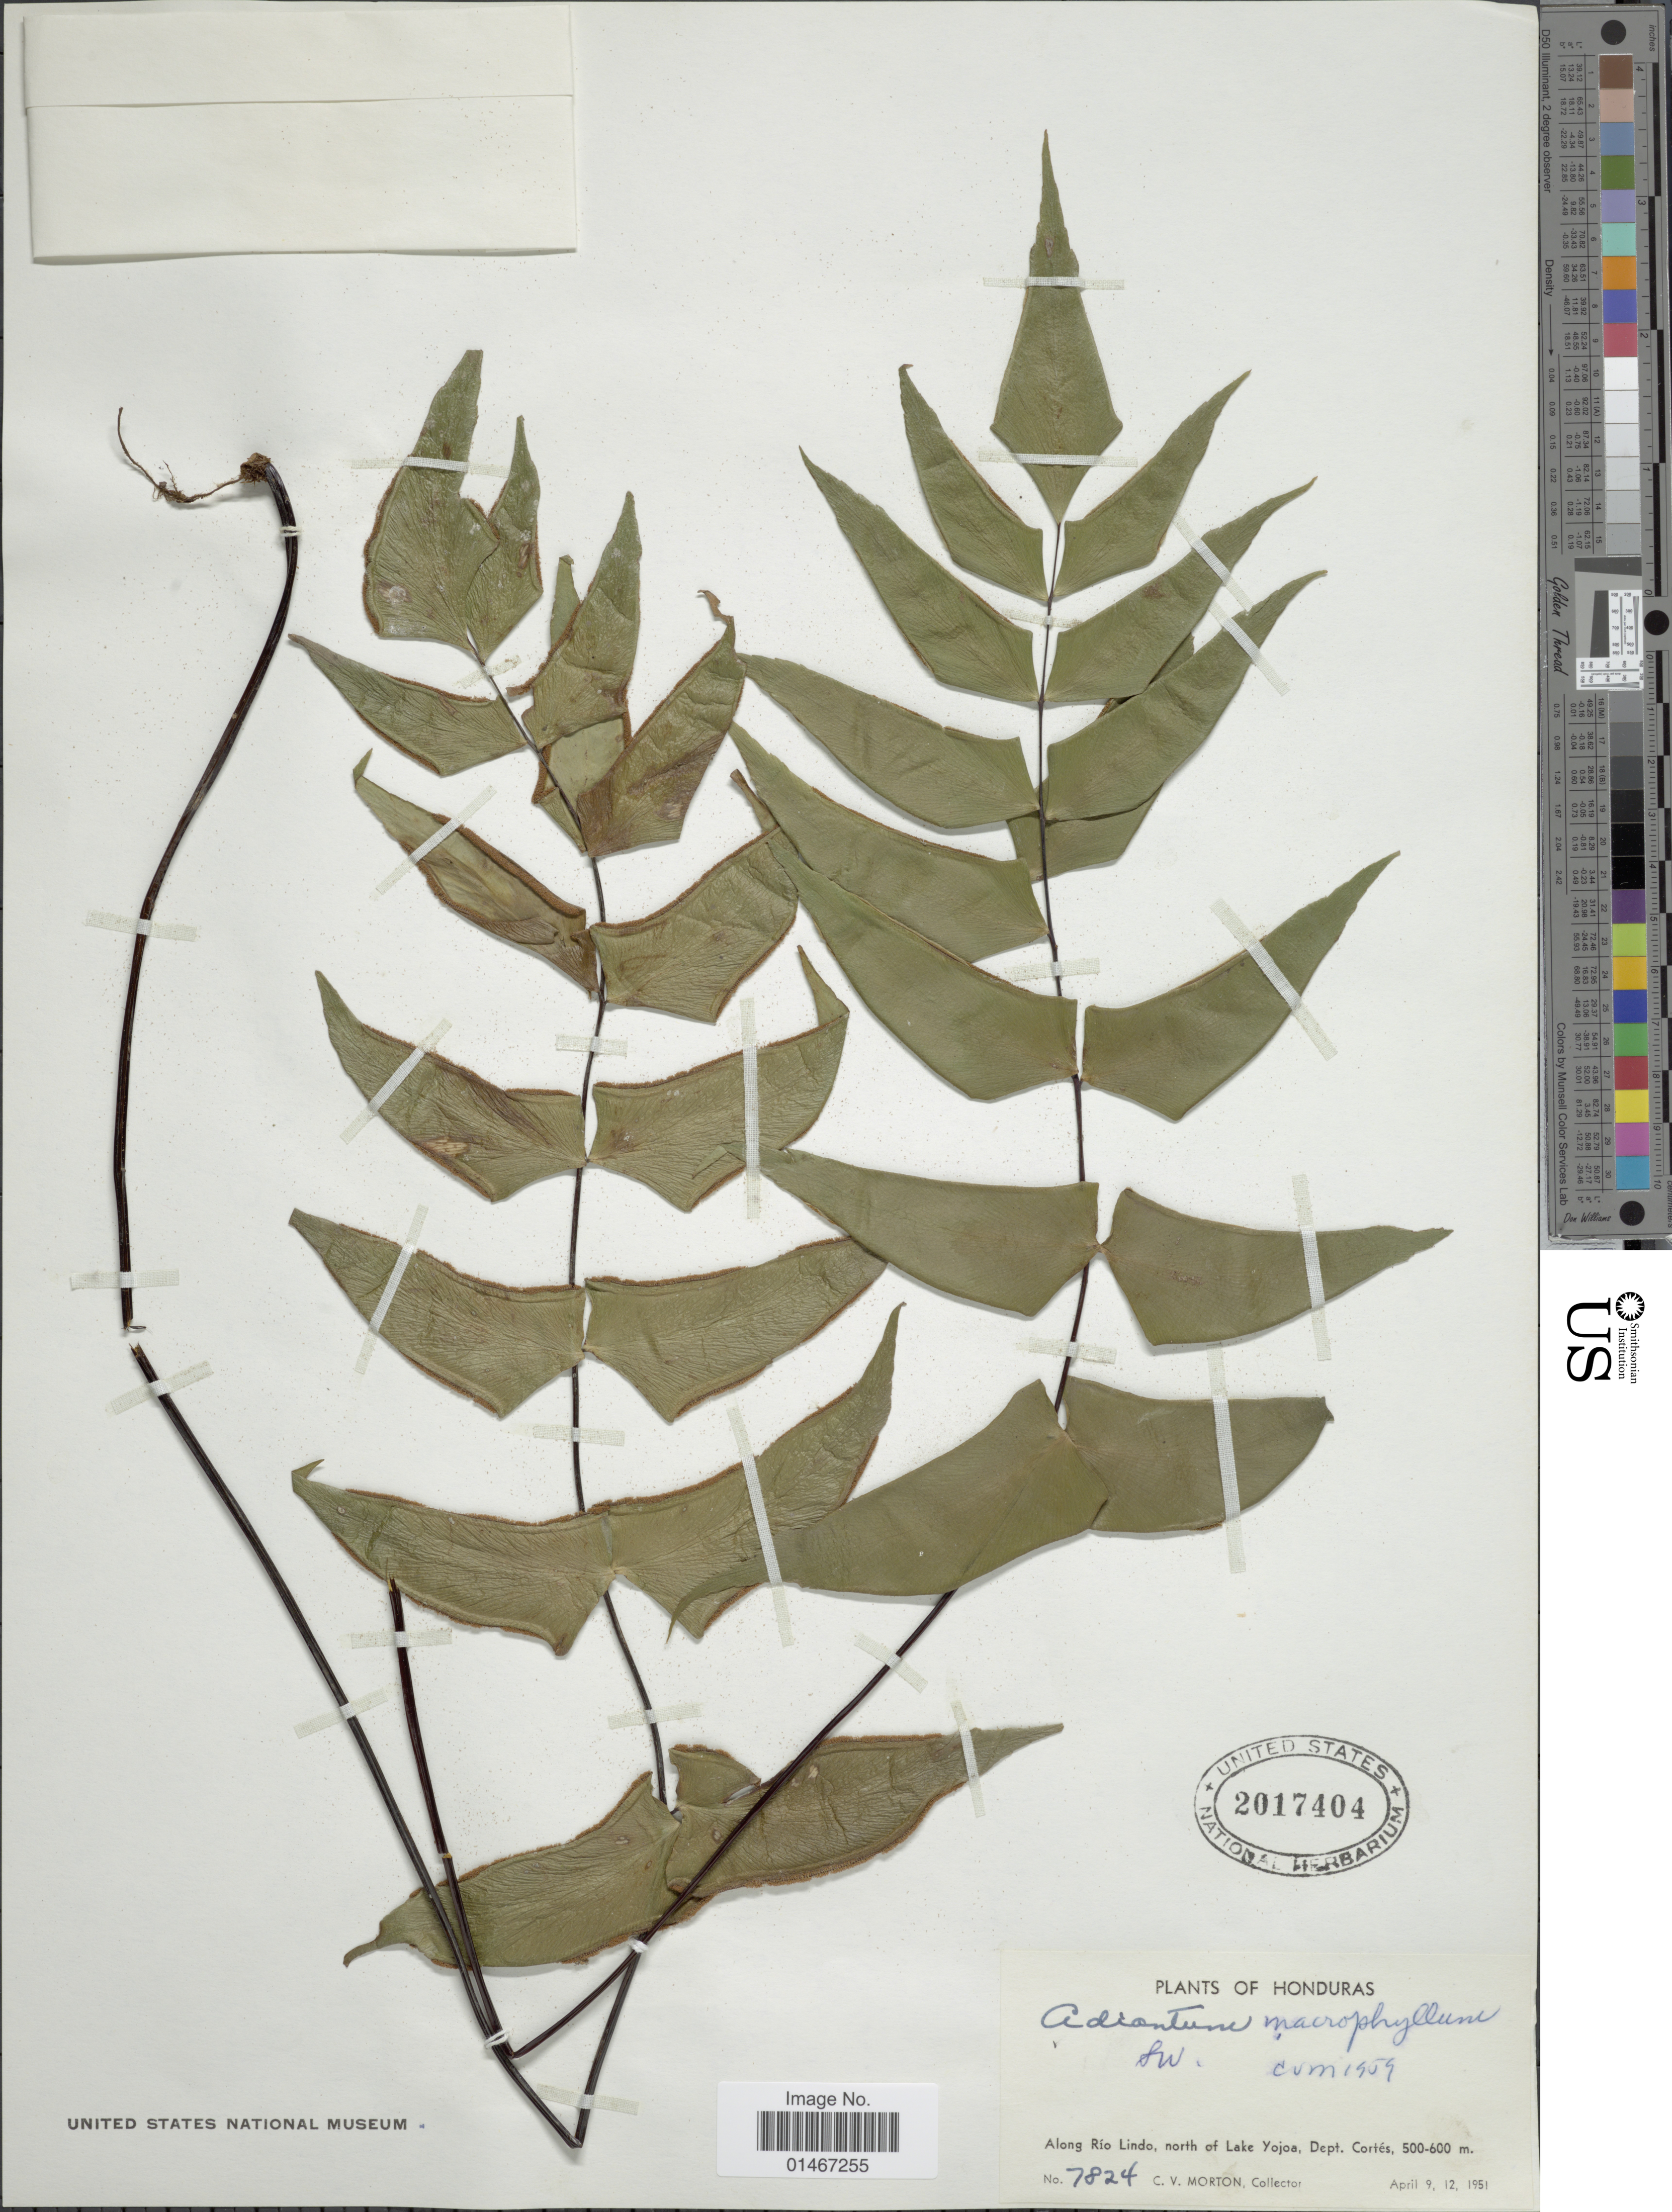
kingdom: Plantae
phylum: Tracheophyta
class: Polypodiopsida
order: Polypodiales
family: Pteridaceae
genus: Adiantum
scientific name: Adiantum macrophyllum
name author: Sw.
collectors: C. V. Morton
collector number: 7824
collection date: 1951-04-09/1951-04-12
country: Honduras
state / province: Cortés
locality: Along Rio Lindo, north of Lake Yojoa, Dept. Cortes.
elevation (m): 500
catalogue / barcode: US 2017404